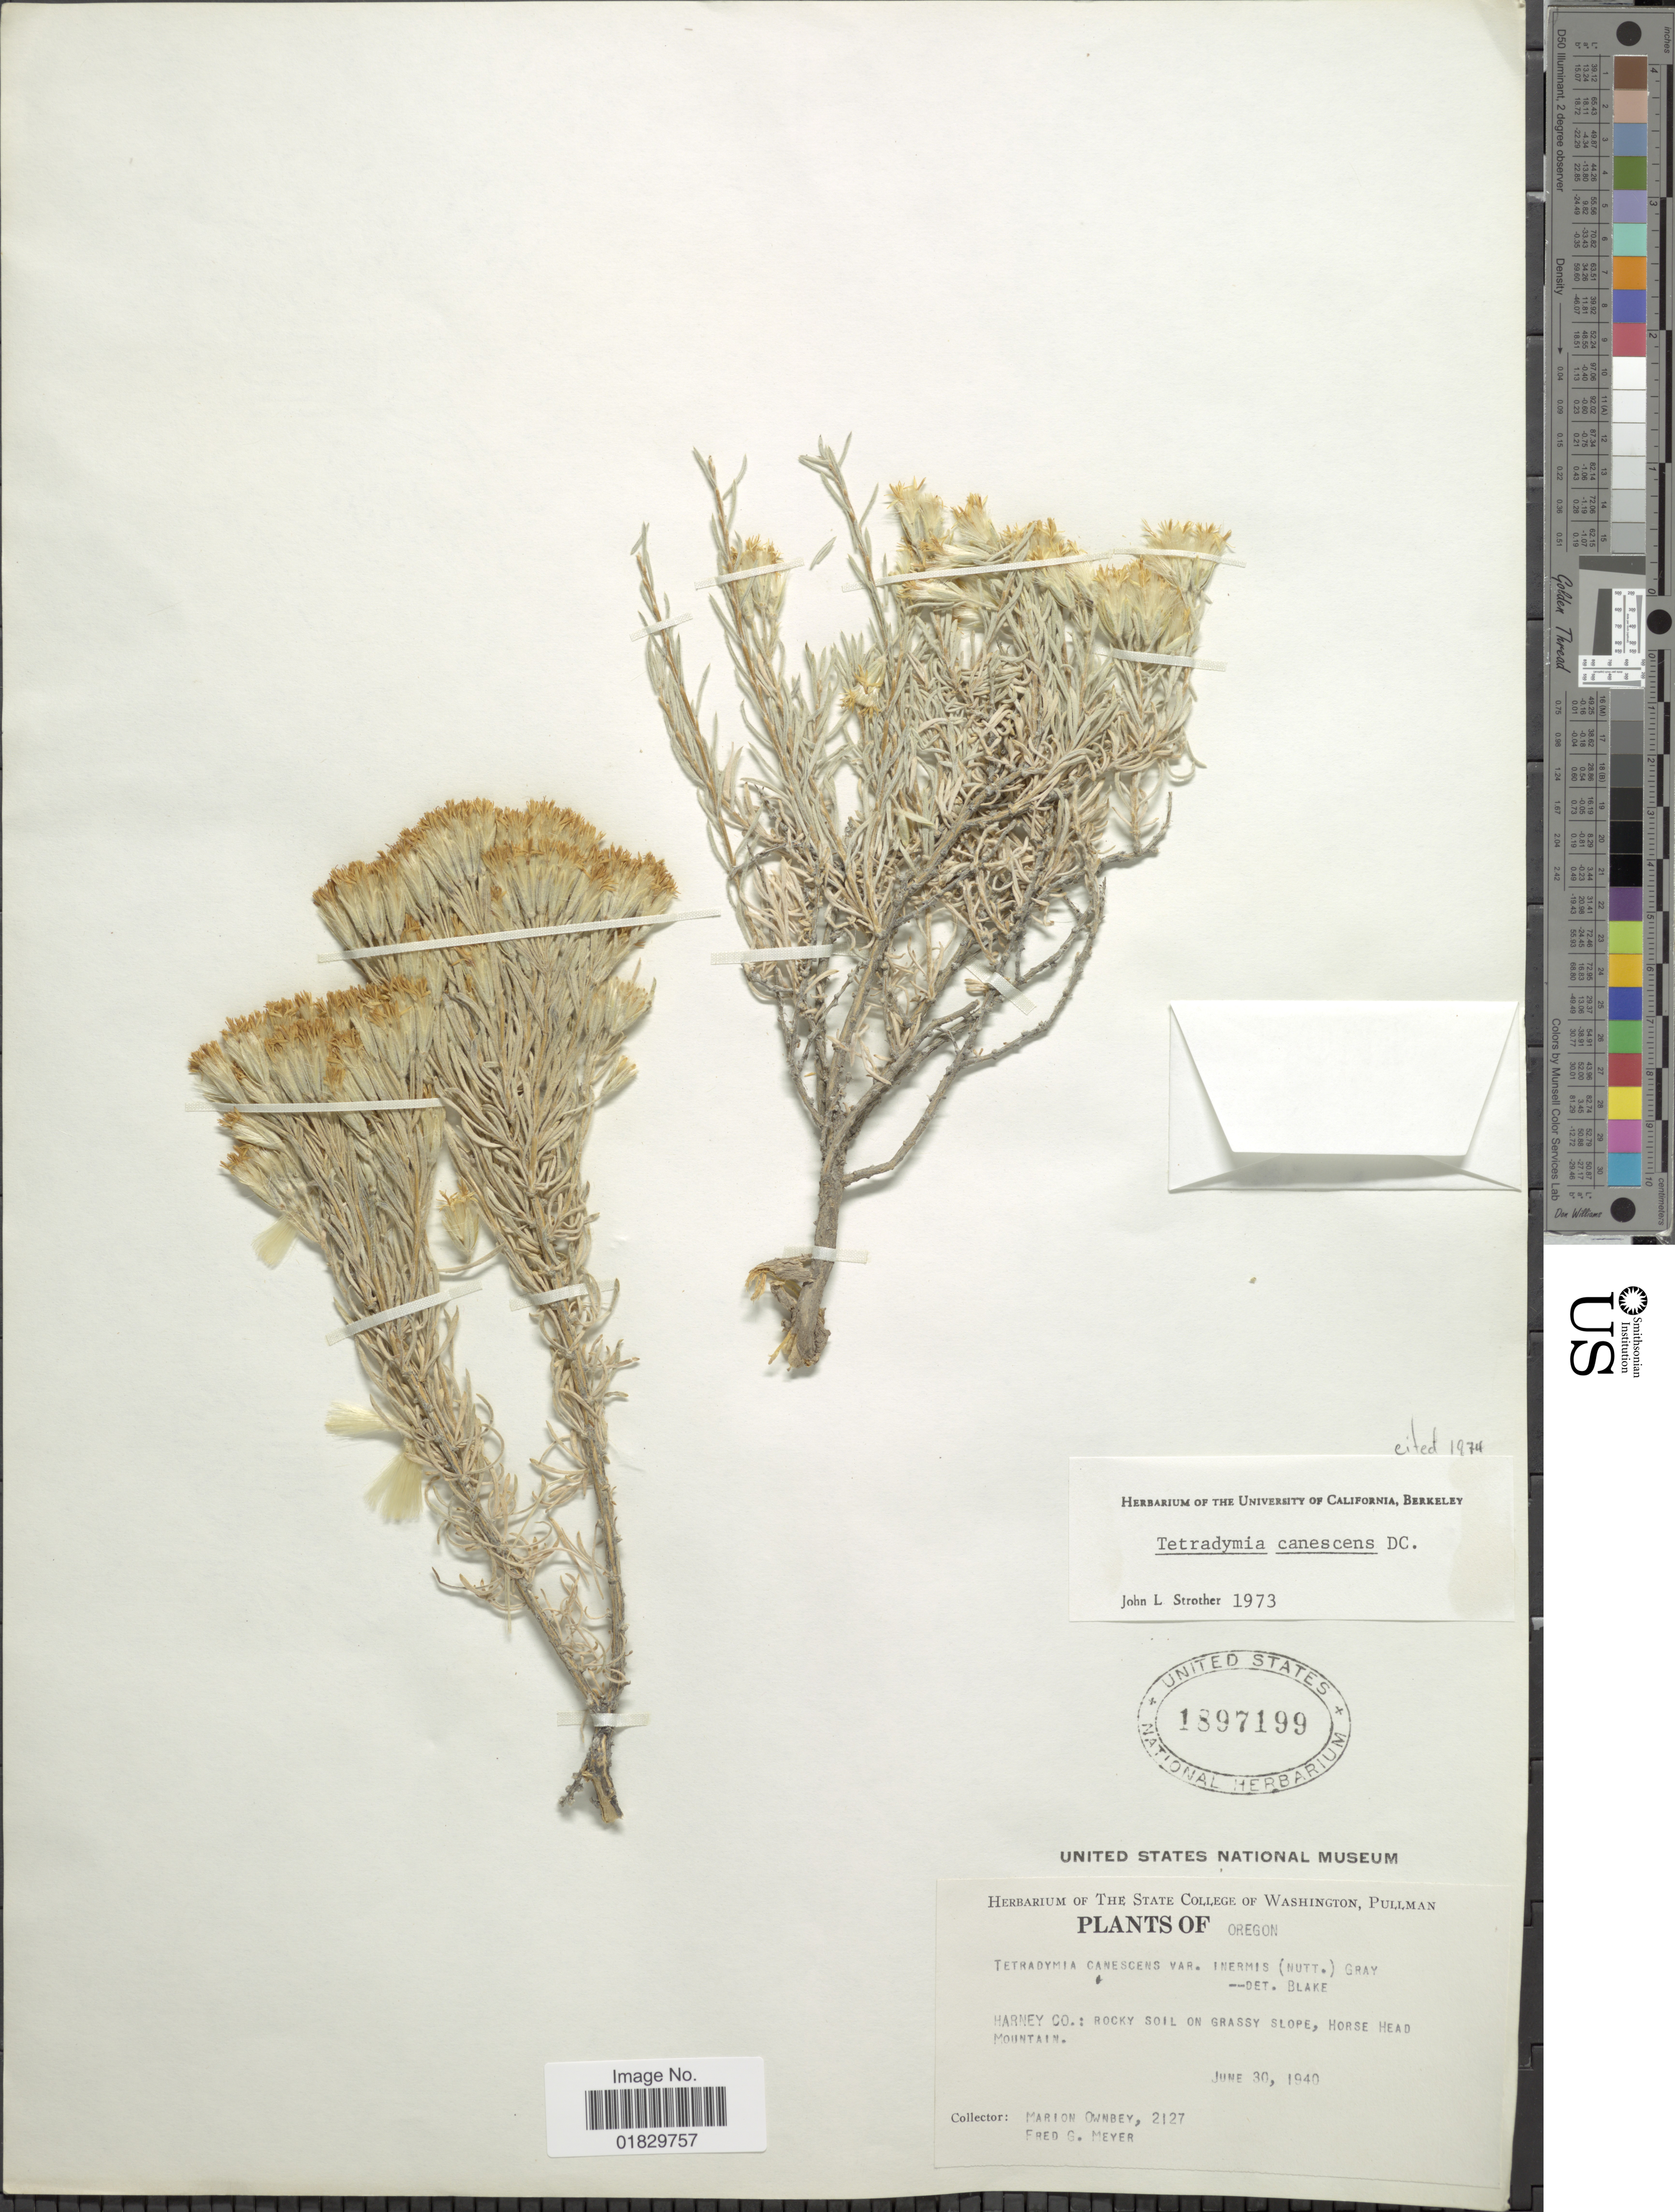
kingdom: Plantae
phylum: Tracheophyta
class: Magnoliopsida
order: Asterales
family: Asteraceae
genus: Tetradymia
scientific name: Tetradymia canescens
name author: DC.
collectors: F. M. Ownbey & F. Meyer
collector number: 2127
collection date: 1940-06-30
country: United States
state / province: Oregon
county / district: Harney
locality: Harney Co.: rocky soil on grassy slope, Horse Head Mountain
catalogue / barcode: US 1897199